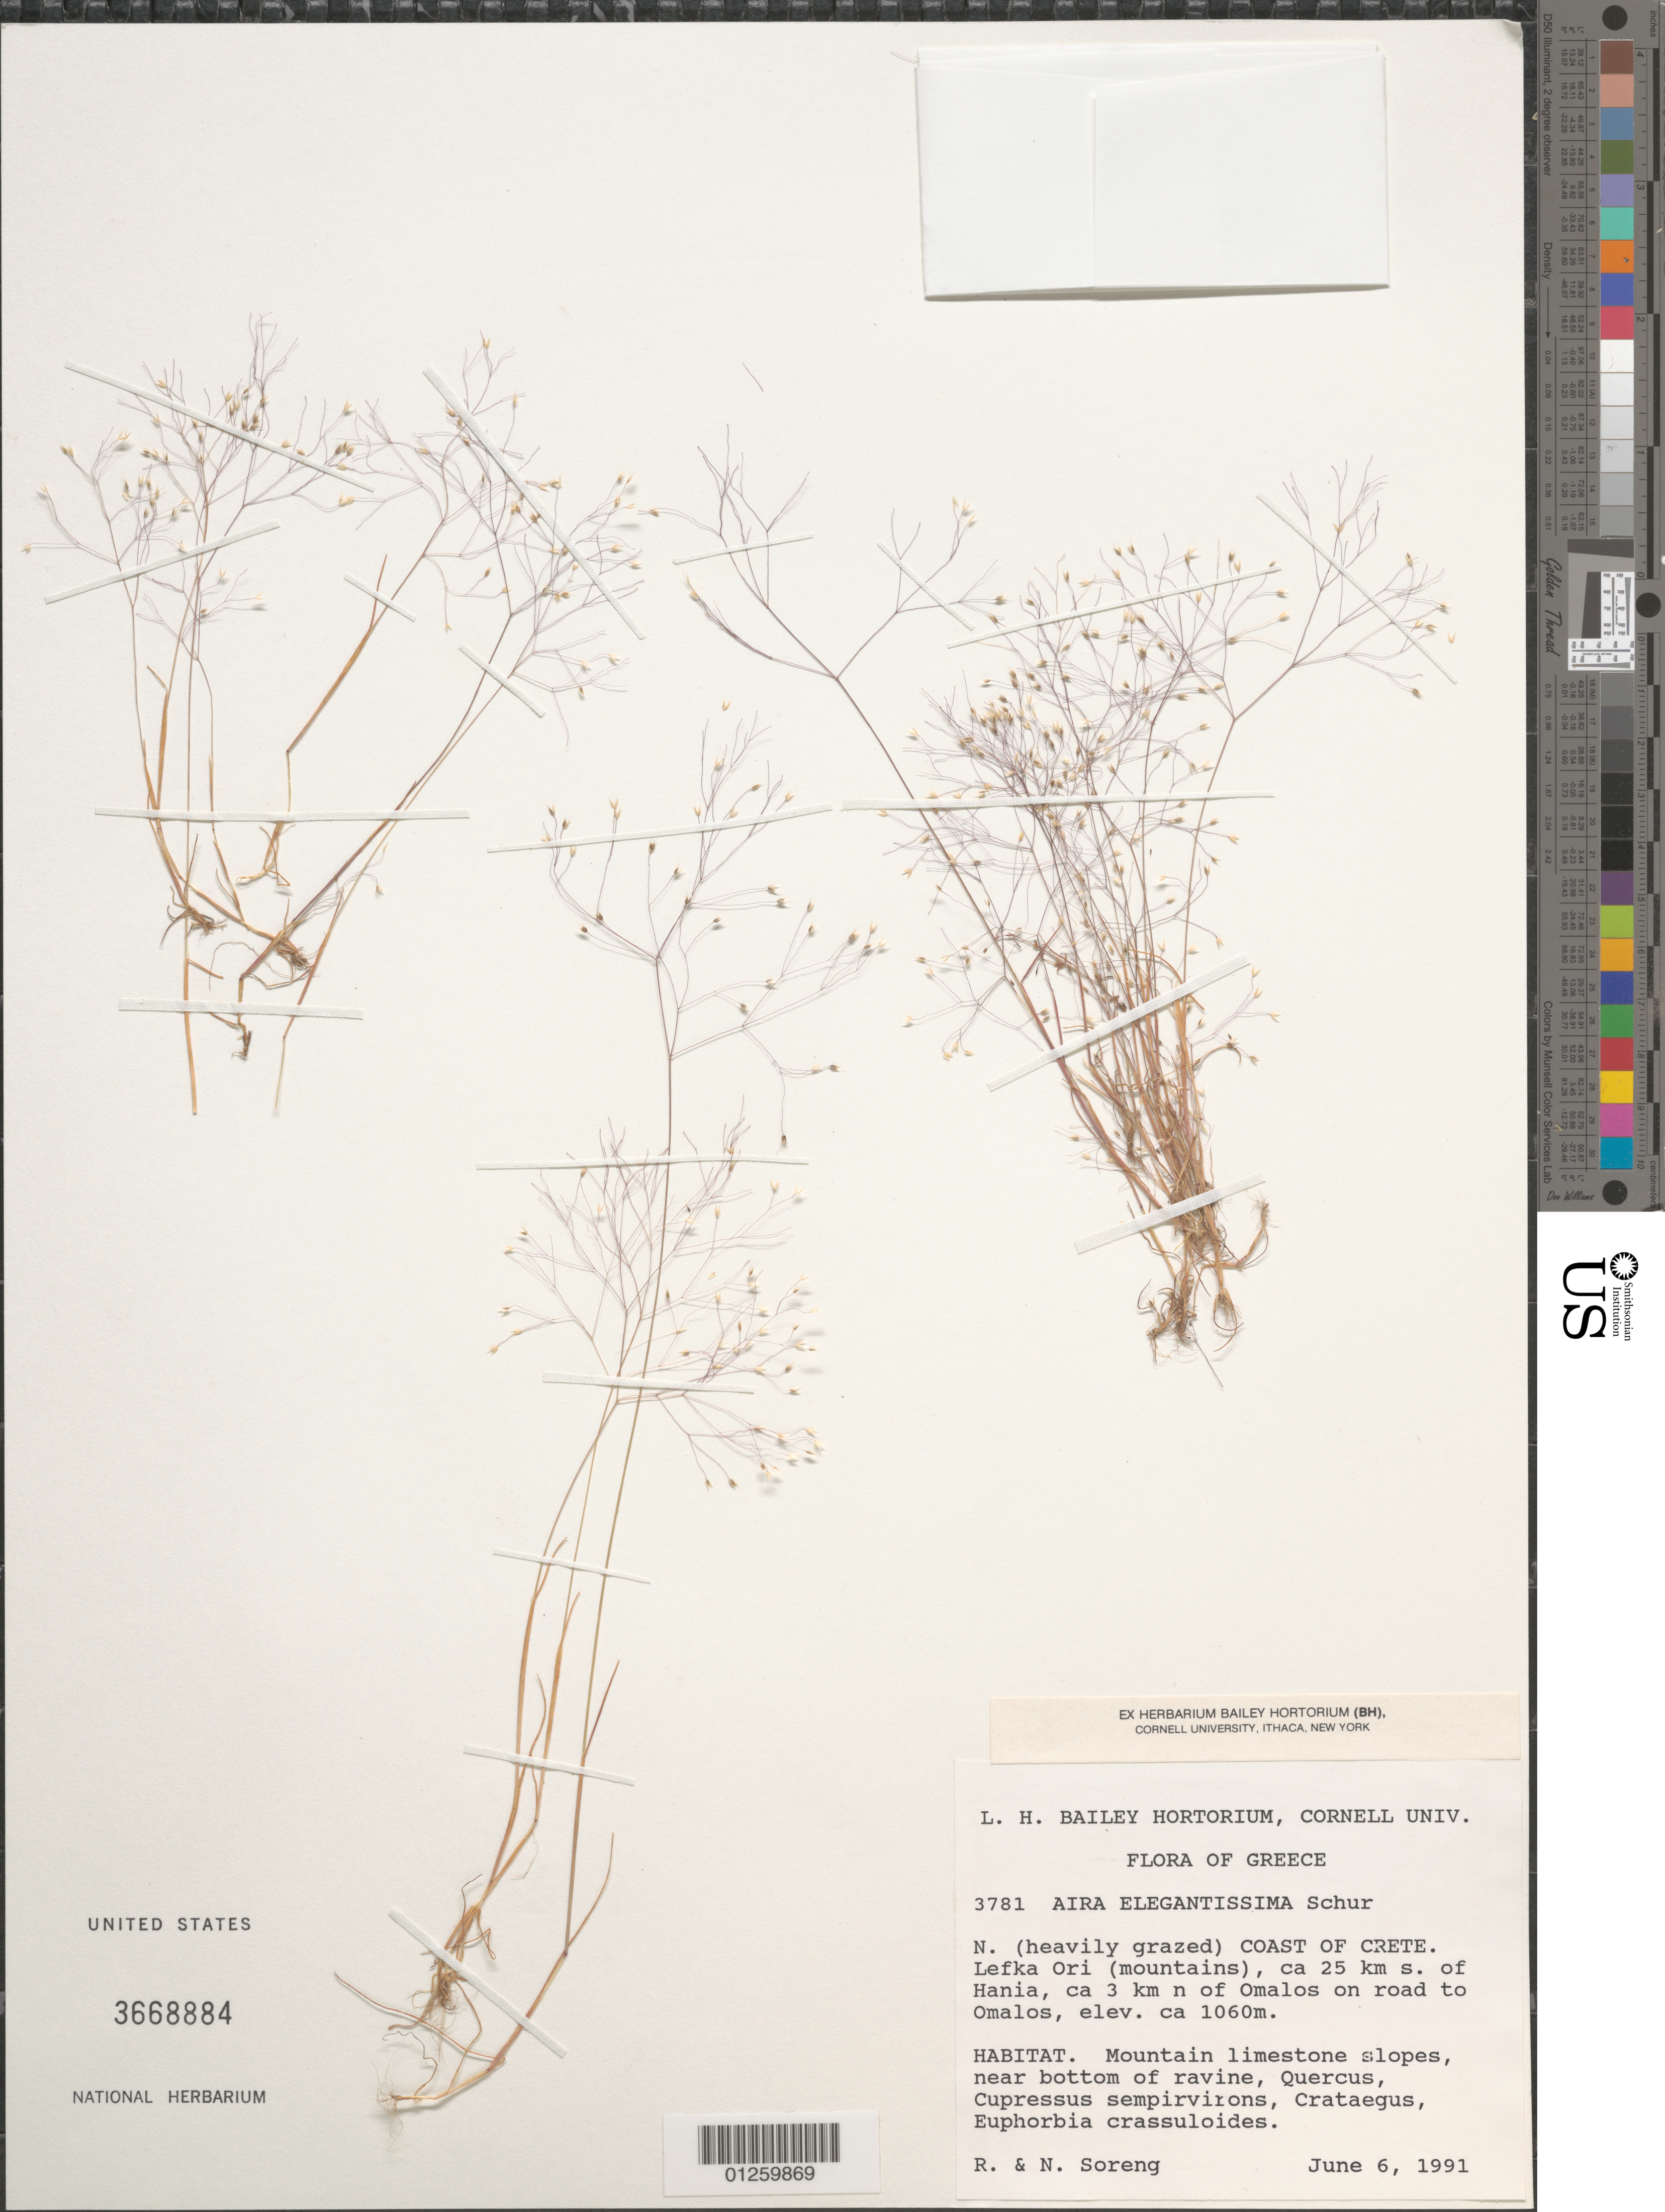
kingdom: Plantae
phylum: Tracheophyta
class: Liliopsida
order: Poales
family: Poaceae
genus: Aira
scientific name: Aira elegantissima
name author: Schur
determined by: Soreng, Robert J., Research Associate (BOT), Smithsonian Institution - National Museum of Natural History (UNITED STATES)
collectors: R. J. Soreng & N. L. Soreng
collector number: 3781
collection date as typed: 06 Jun 1991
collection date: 1991-06-06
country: Greece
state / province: Crete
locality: N coast. Lefka Ori (mountains), ca 25 km S of Hania, ca 3 km N of Omalos on road to Omalos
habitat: Mountain limestone slopes, near bottom of ravine, Quercus, Cupressus sempirvirons, Crataegus, Euphorbia crassuloides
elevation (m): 1060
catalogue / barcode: US 3668884